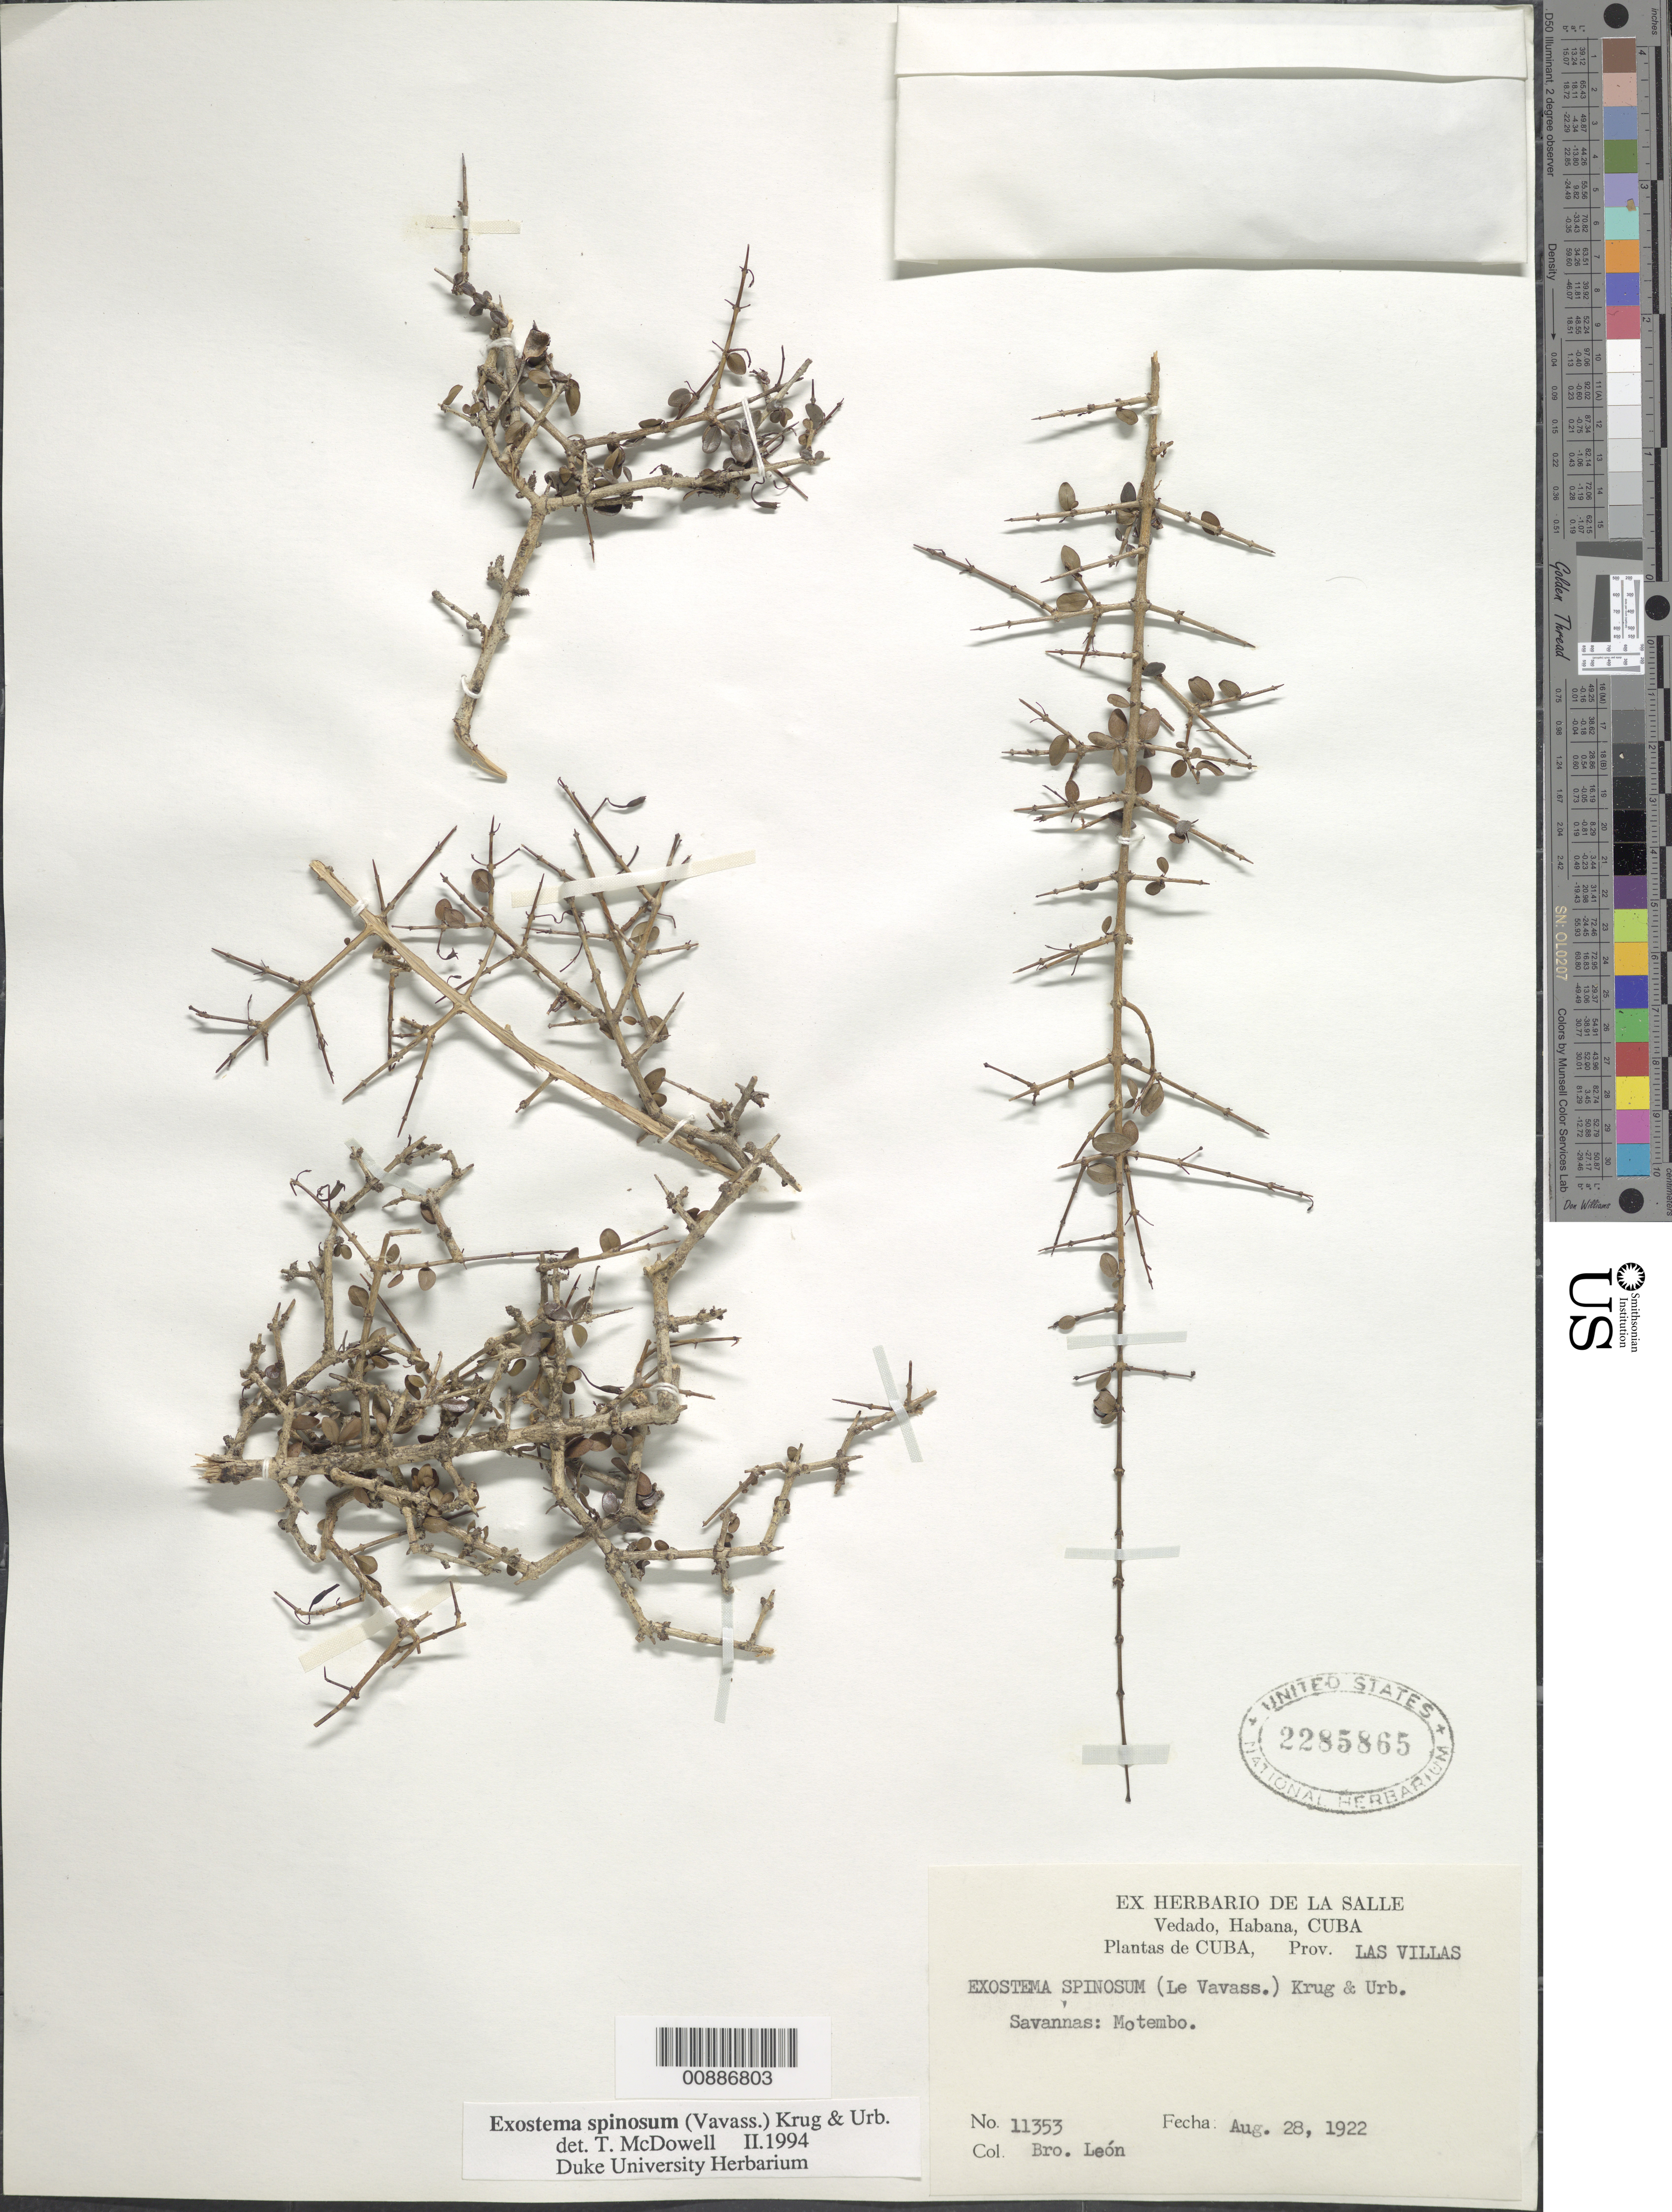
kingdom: Plantae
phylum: Tracheophyta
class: Magnoliopsida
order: Gentianales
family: Rubiaceae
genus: Exostema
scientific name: Exostema spinosum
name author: (Vavass.) Krug & Urb.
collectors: Bro. León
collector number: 11353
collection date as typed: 28 Aug 1922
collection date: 1922-08-28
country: Cuba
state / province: Las Villas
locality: Motembo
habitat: Savannas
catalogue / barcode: US 2285865